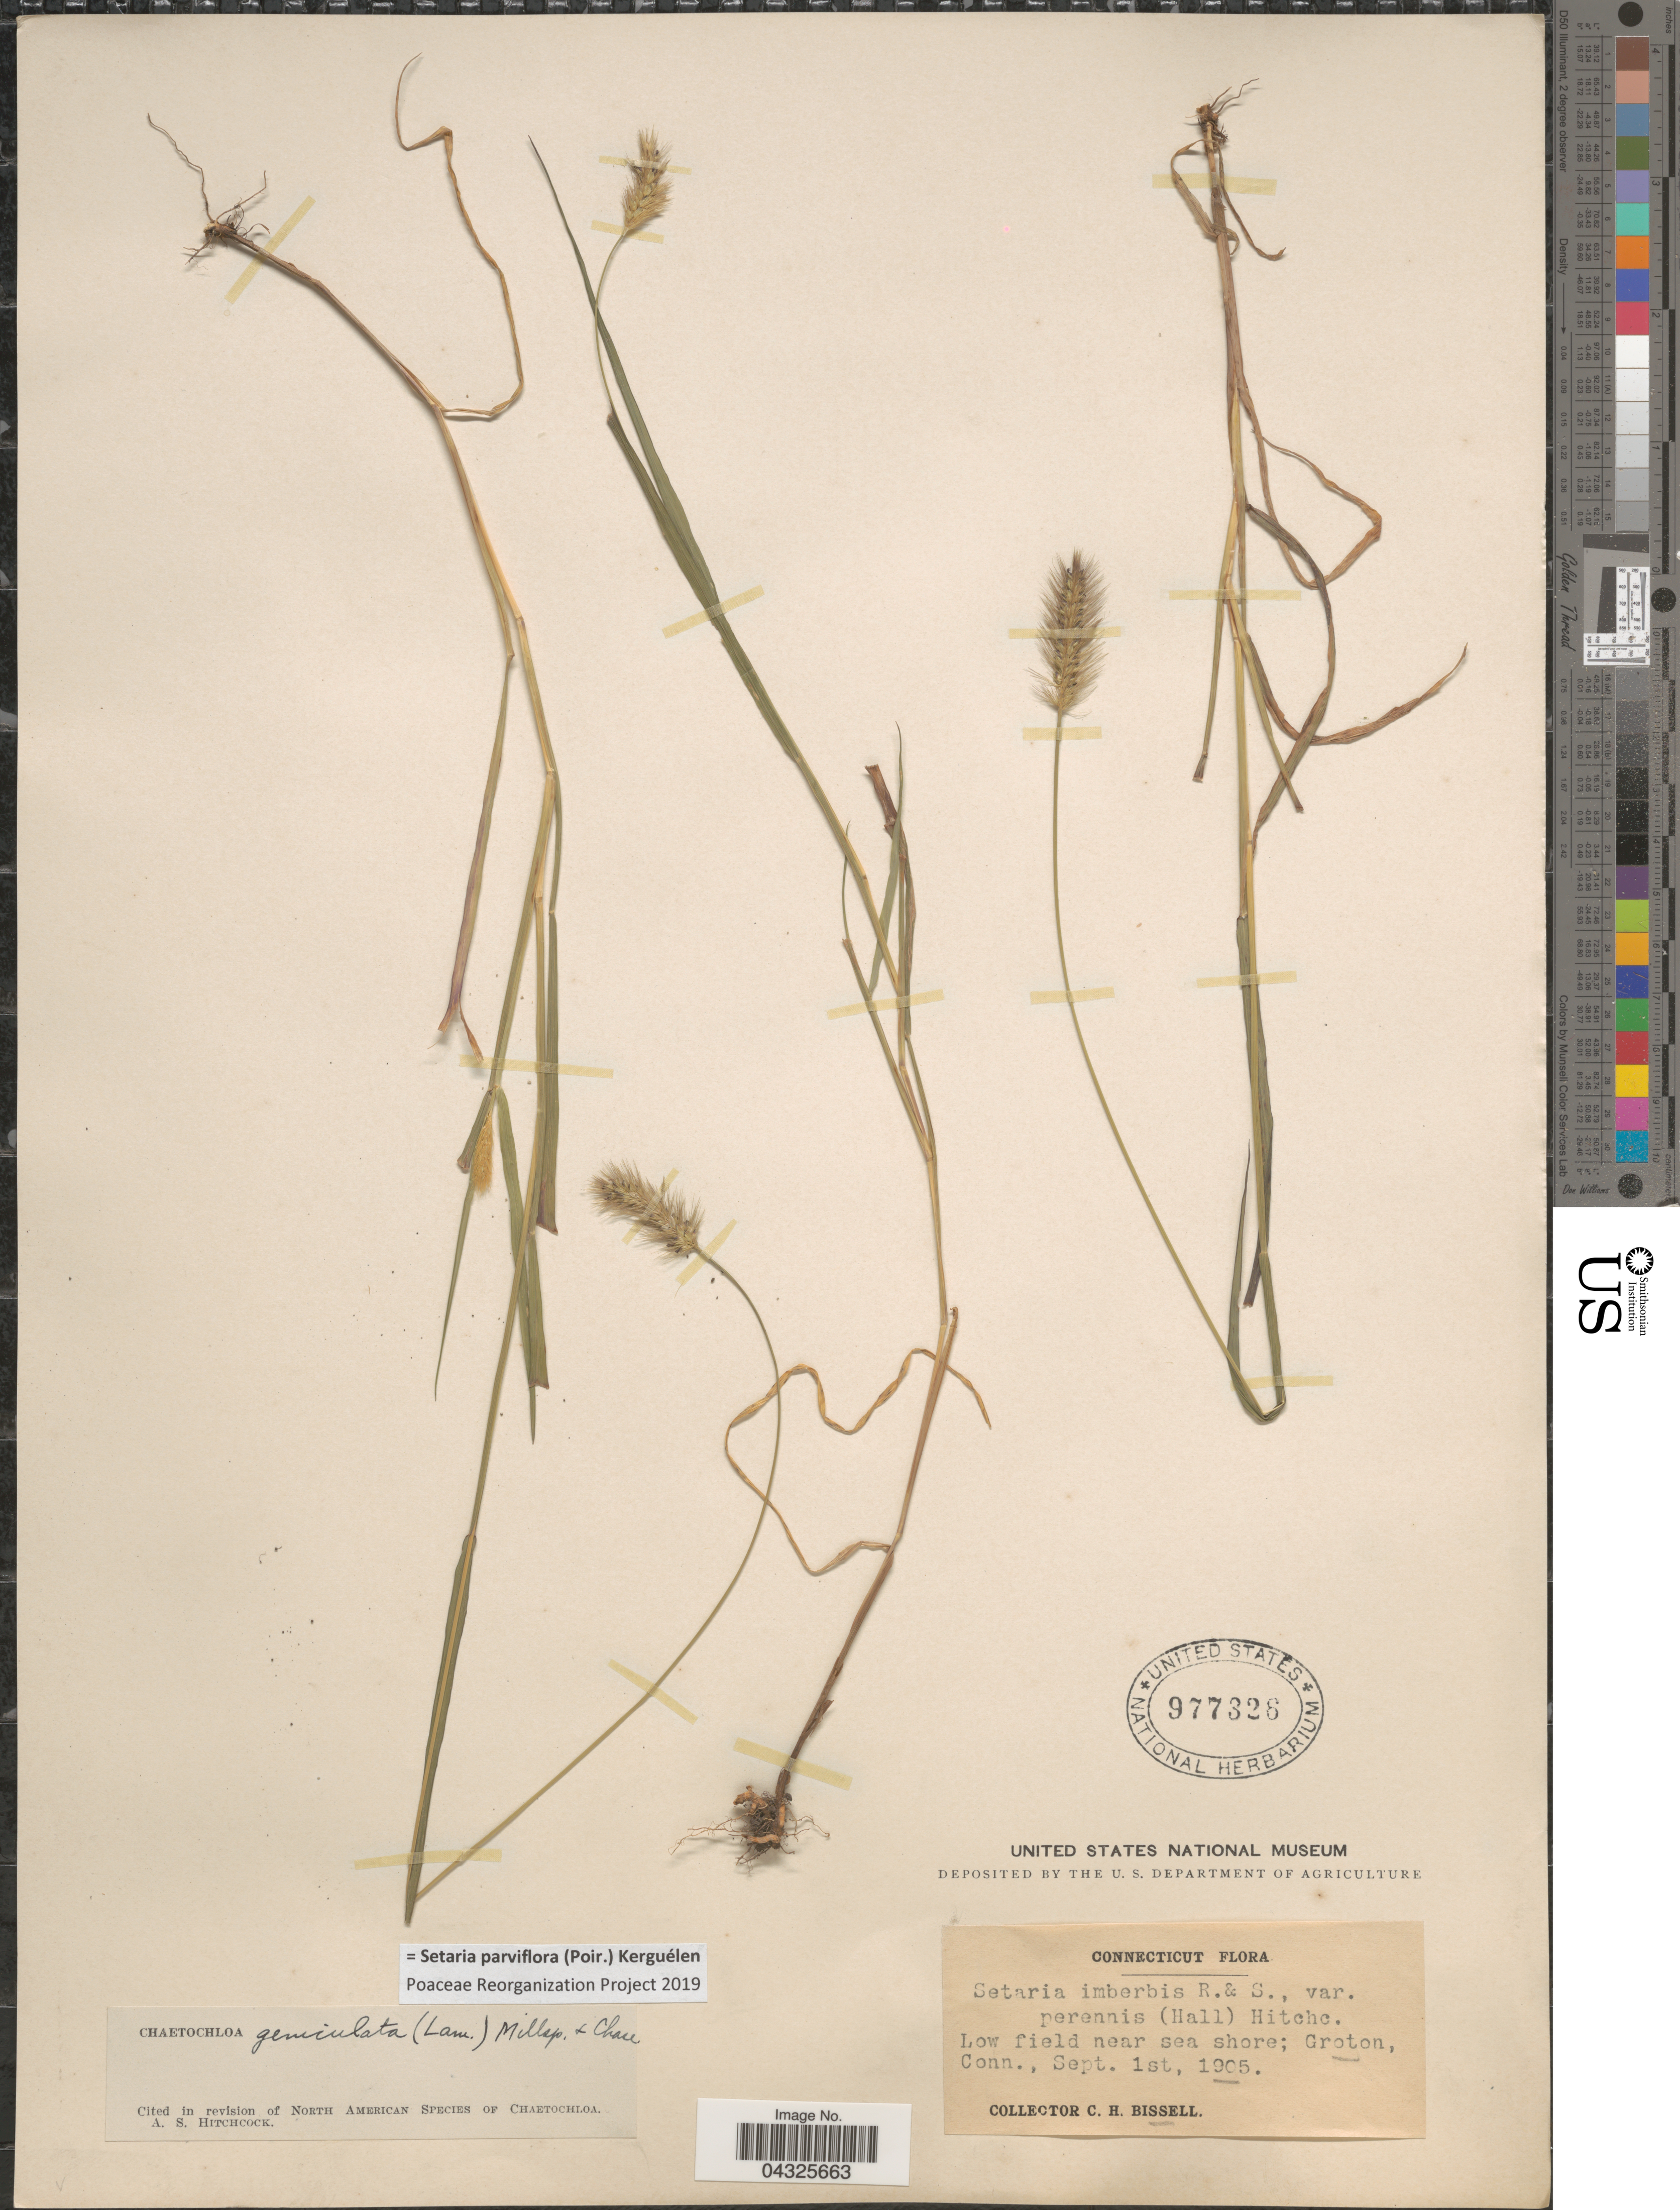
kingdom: Plantae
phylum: Tracheophyta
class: Liliopsida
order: Poales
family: Poaceae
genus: Setaria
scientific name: Setaria parviflora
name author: (Poir.) Kerguélen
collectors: C. Bissell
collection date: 1905-09-01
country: United States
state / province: Connecticut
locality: Low fields near sea shore; Groton.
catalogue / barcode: US 977326